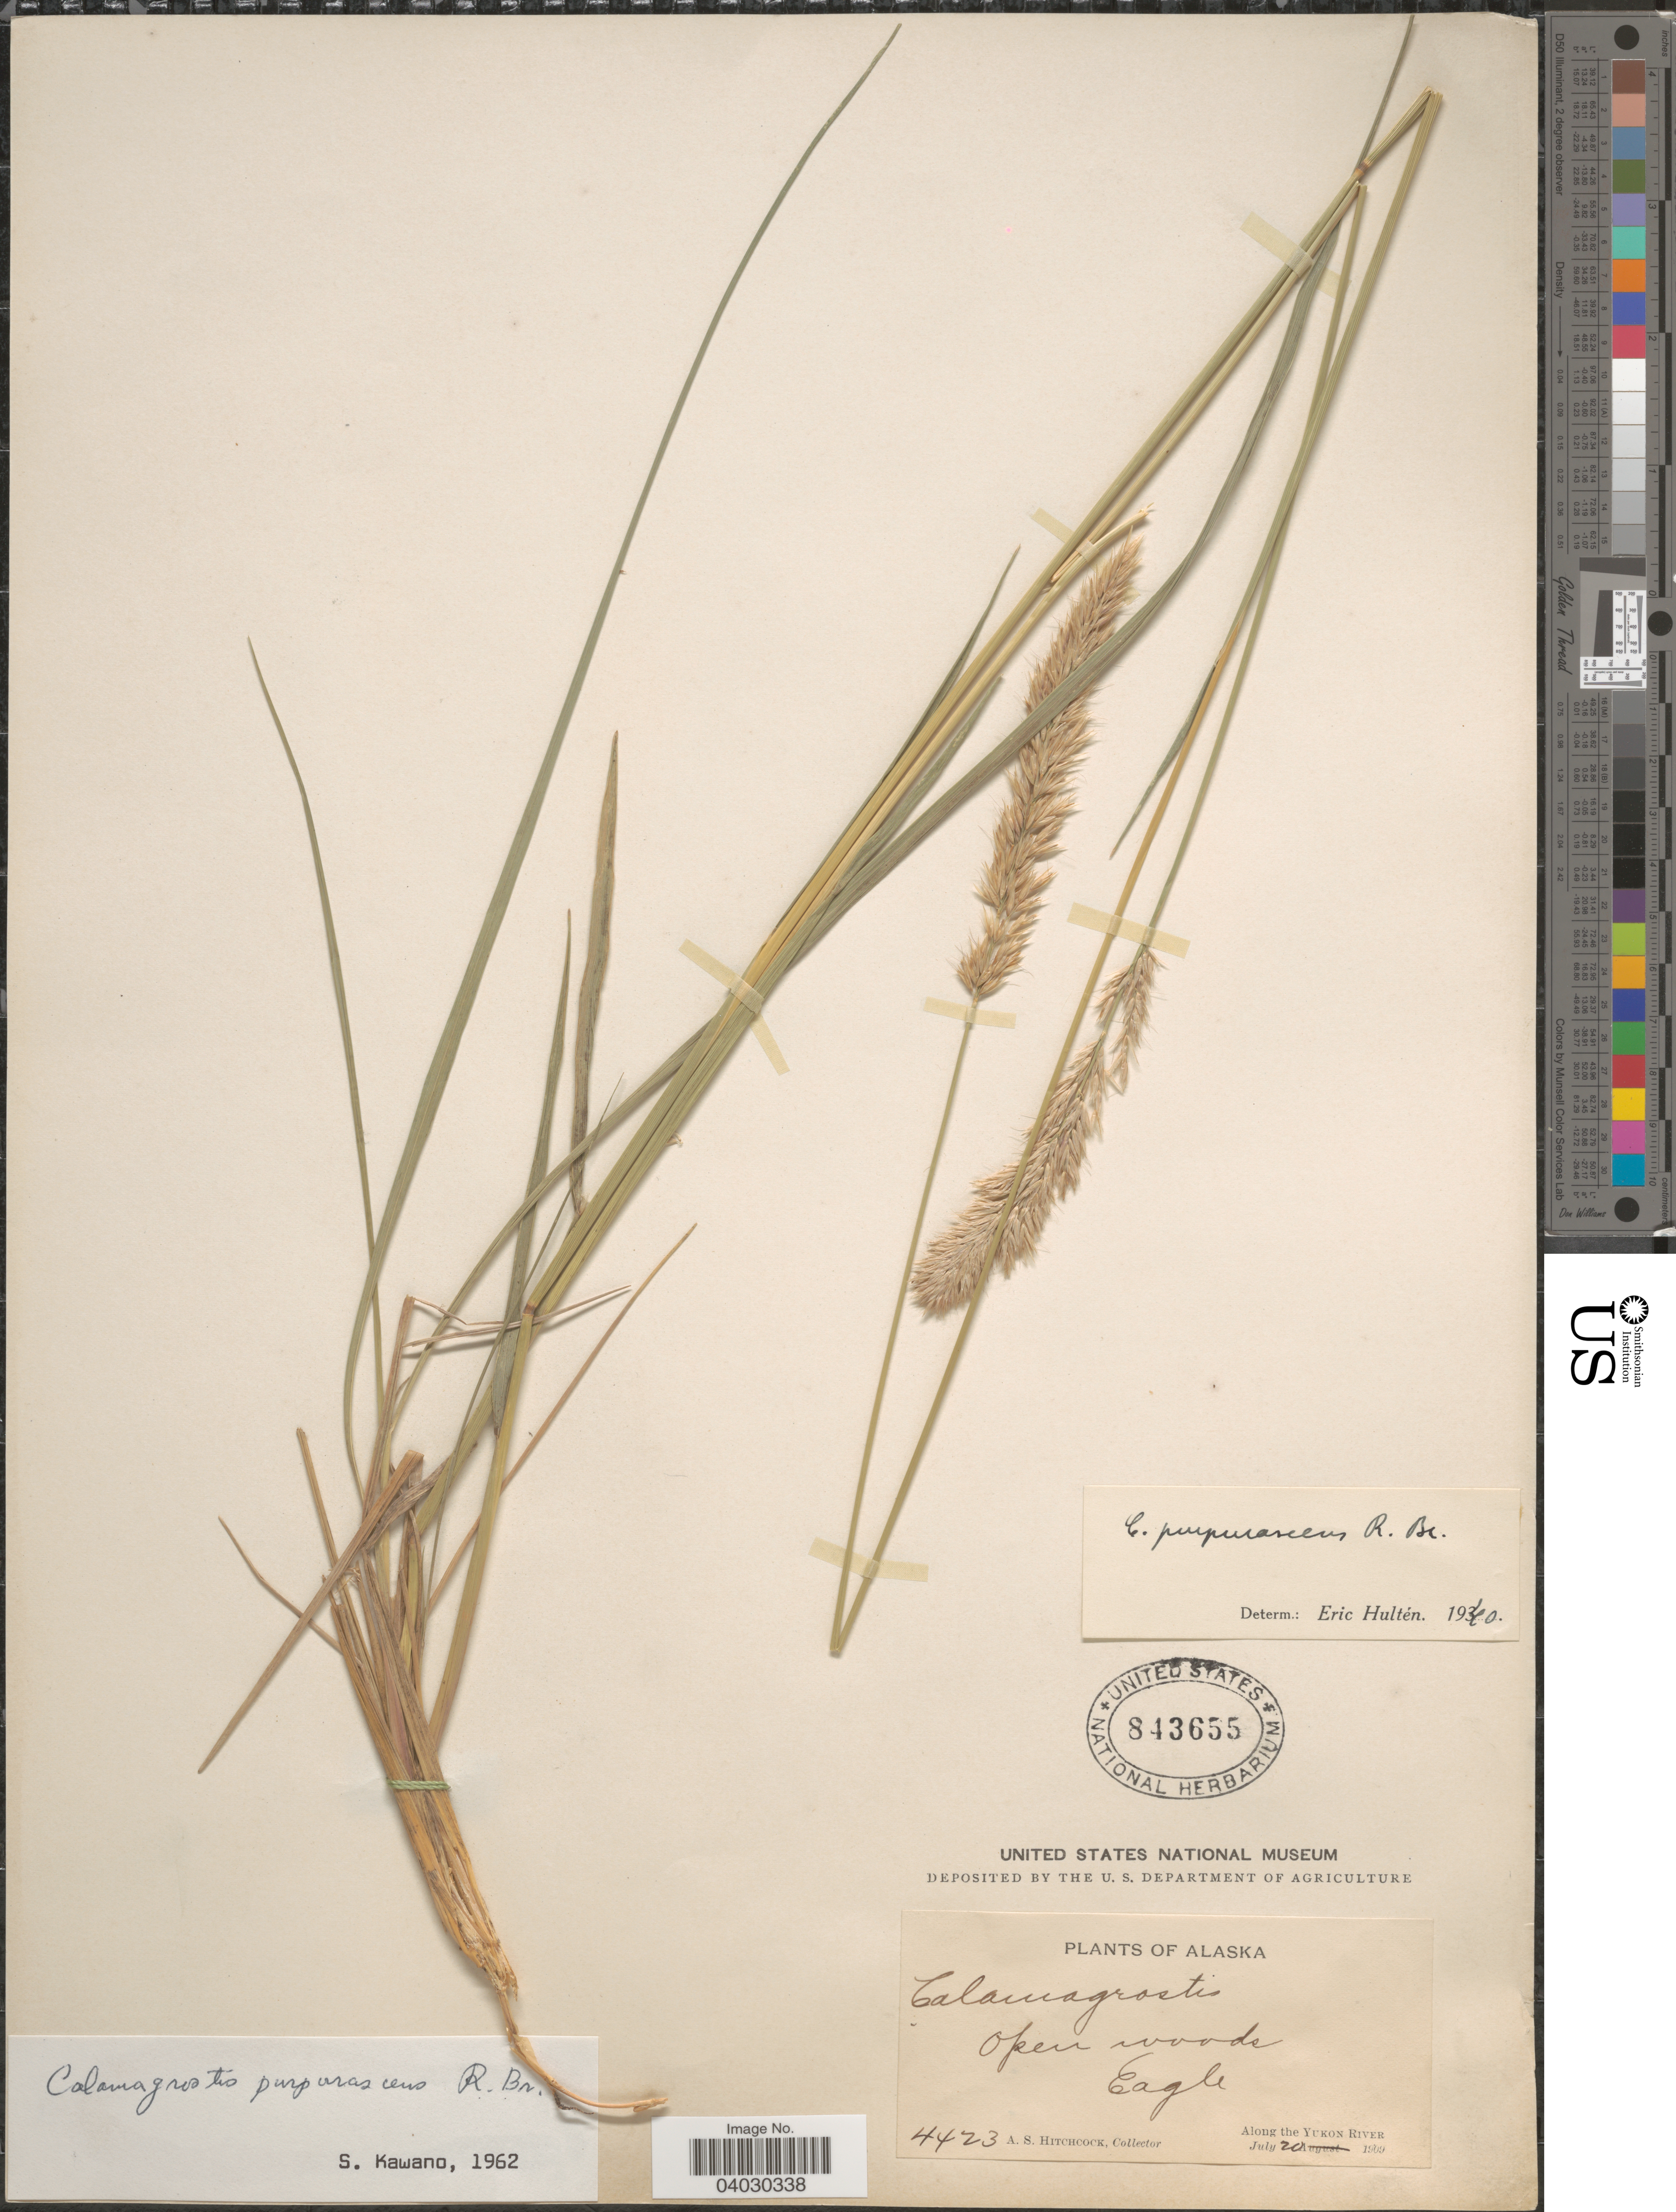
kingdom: Plantae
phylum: Tracheophyta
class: Liliopsida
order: Poales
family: Poaceae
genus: Calamagrostis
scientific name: Calamagrostis purpurascens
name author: R. Br.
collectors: A. S. Hitchcock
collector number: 4423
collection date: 1909-07-20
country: United States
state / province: Alaska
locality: Eagle. Along the Yukon River.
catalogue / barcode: US 843655